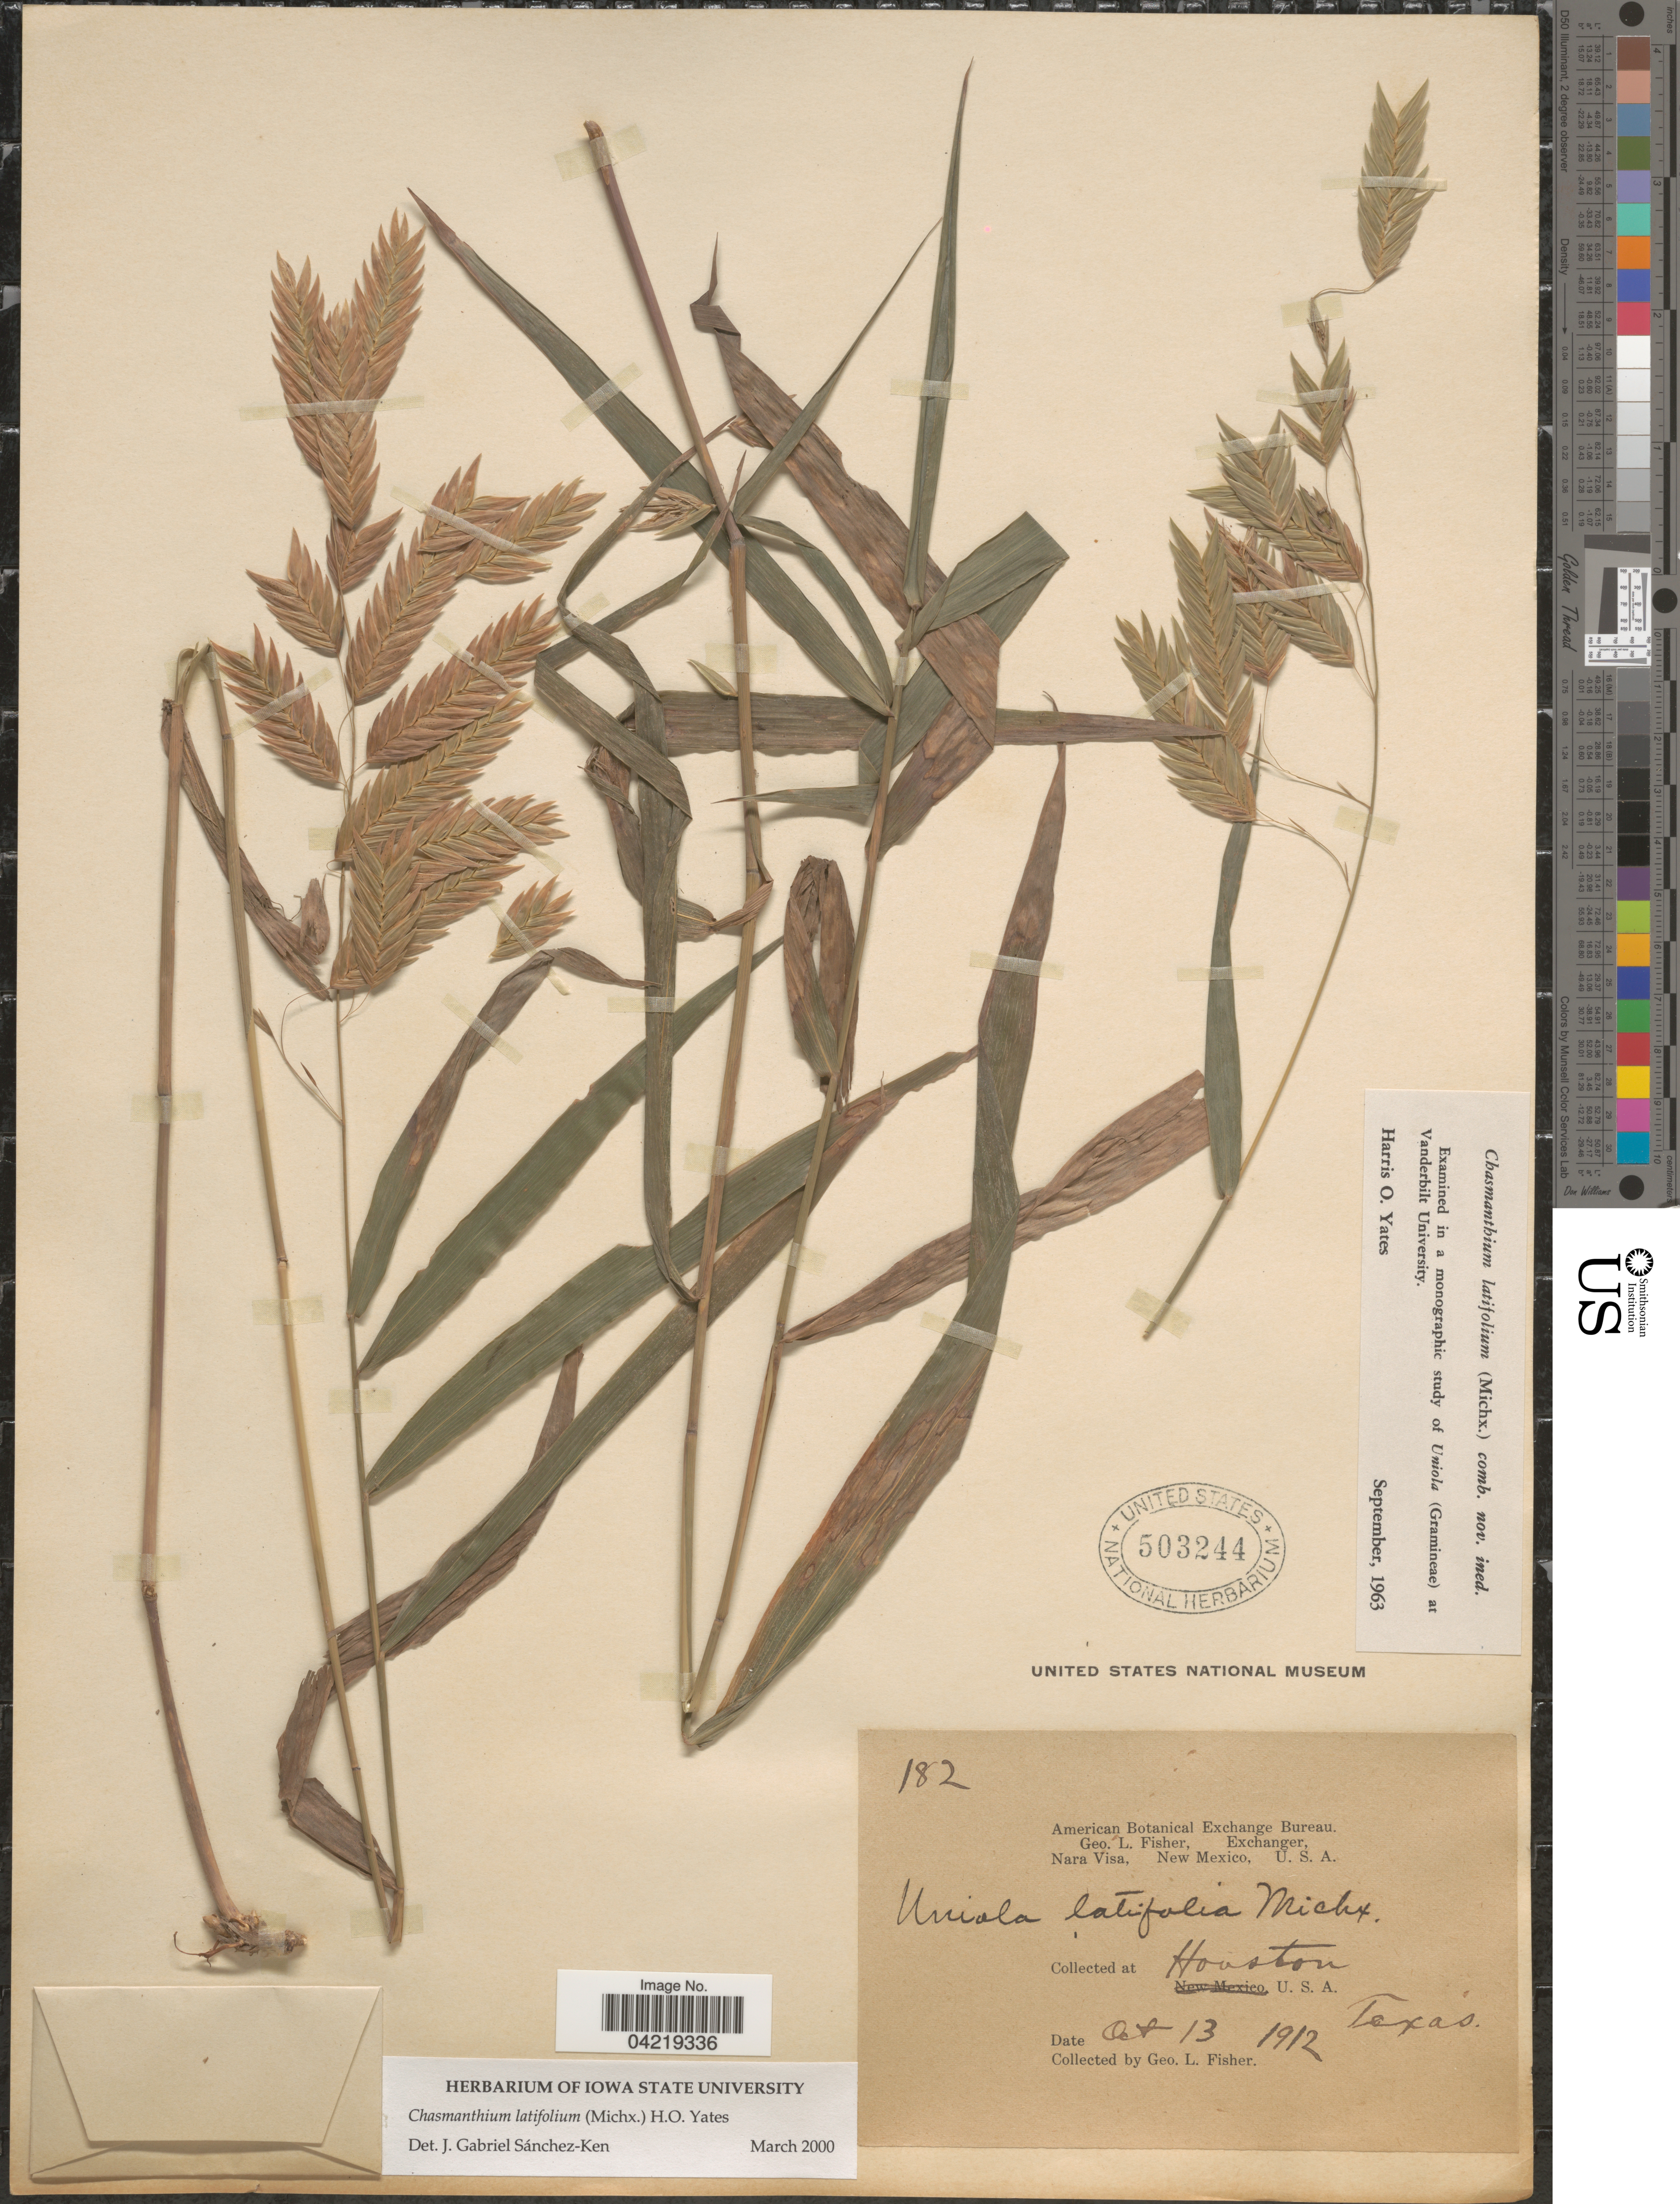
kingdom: Plantae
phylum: Tracheophyta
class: Liliopsida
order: Poales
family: Poaceae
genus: Chasmanthium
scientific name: Chasmanthium latifolium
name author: (Michx.) H.O. Yates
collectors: G. L. Fisher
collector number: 182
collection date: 1912-10-13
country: United States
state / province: Texas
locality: At Houston.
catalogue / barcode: US 503244